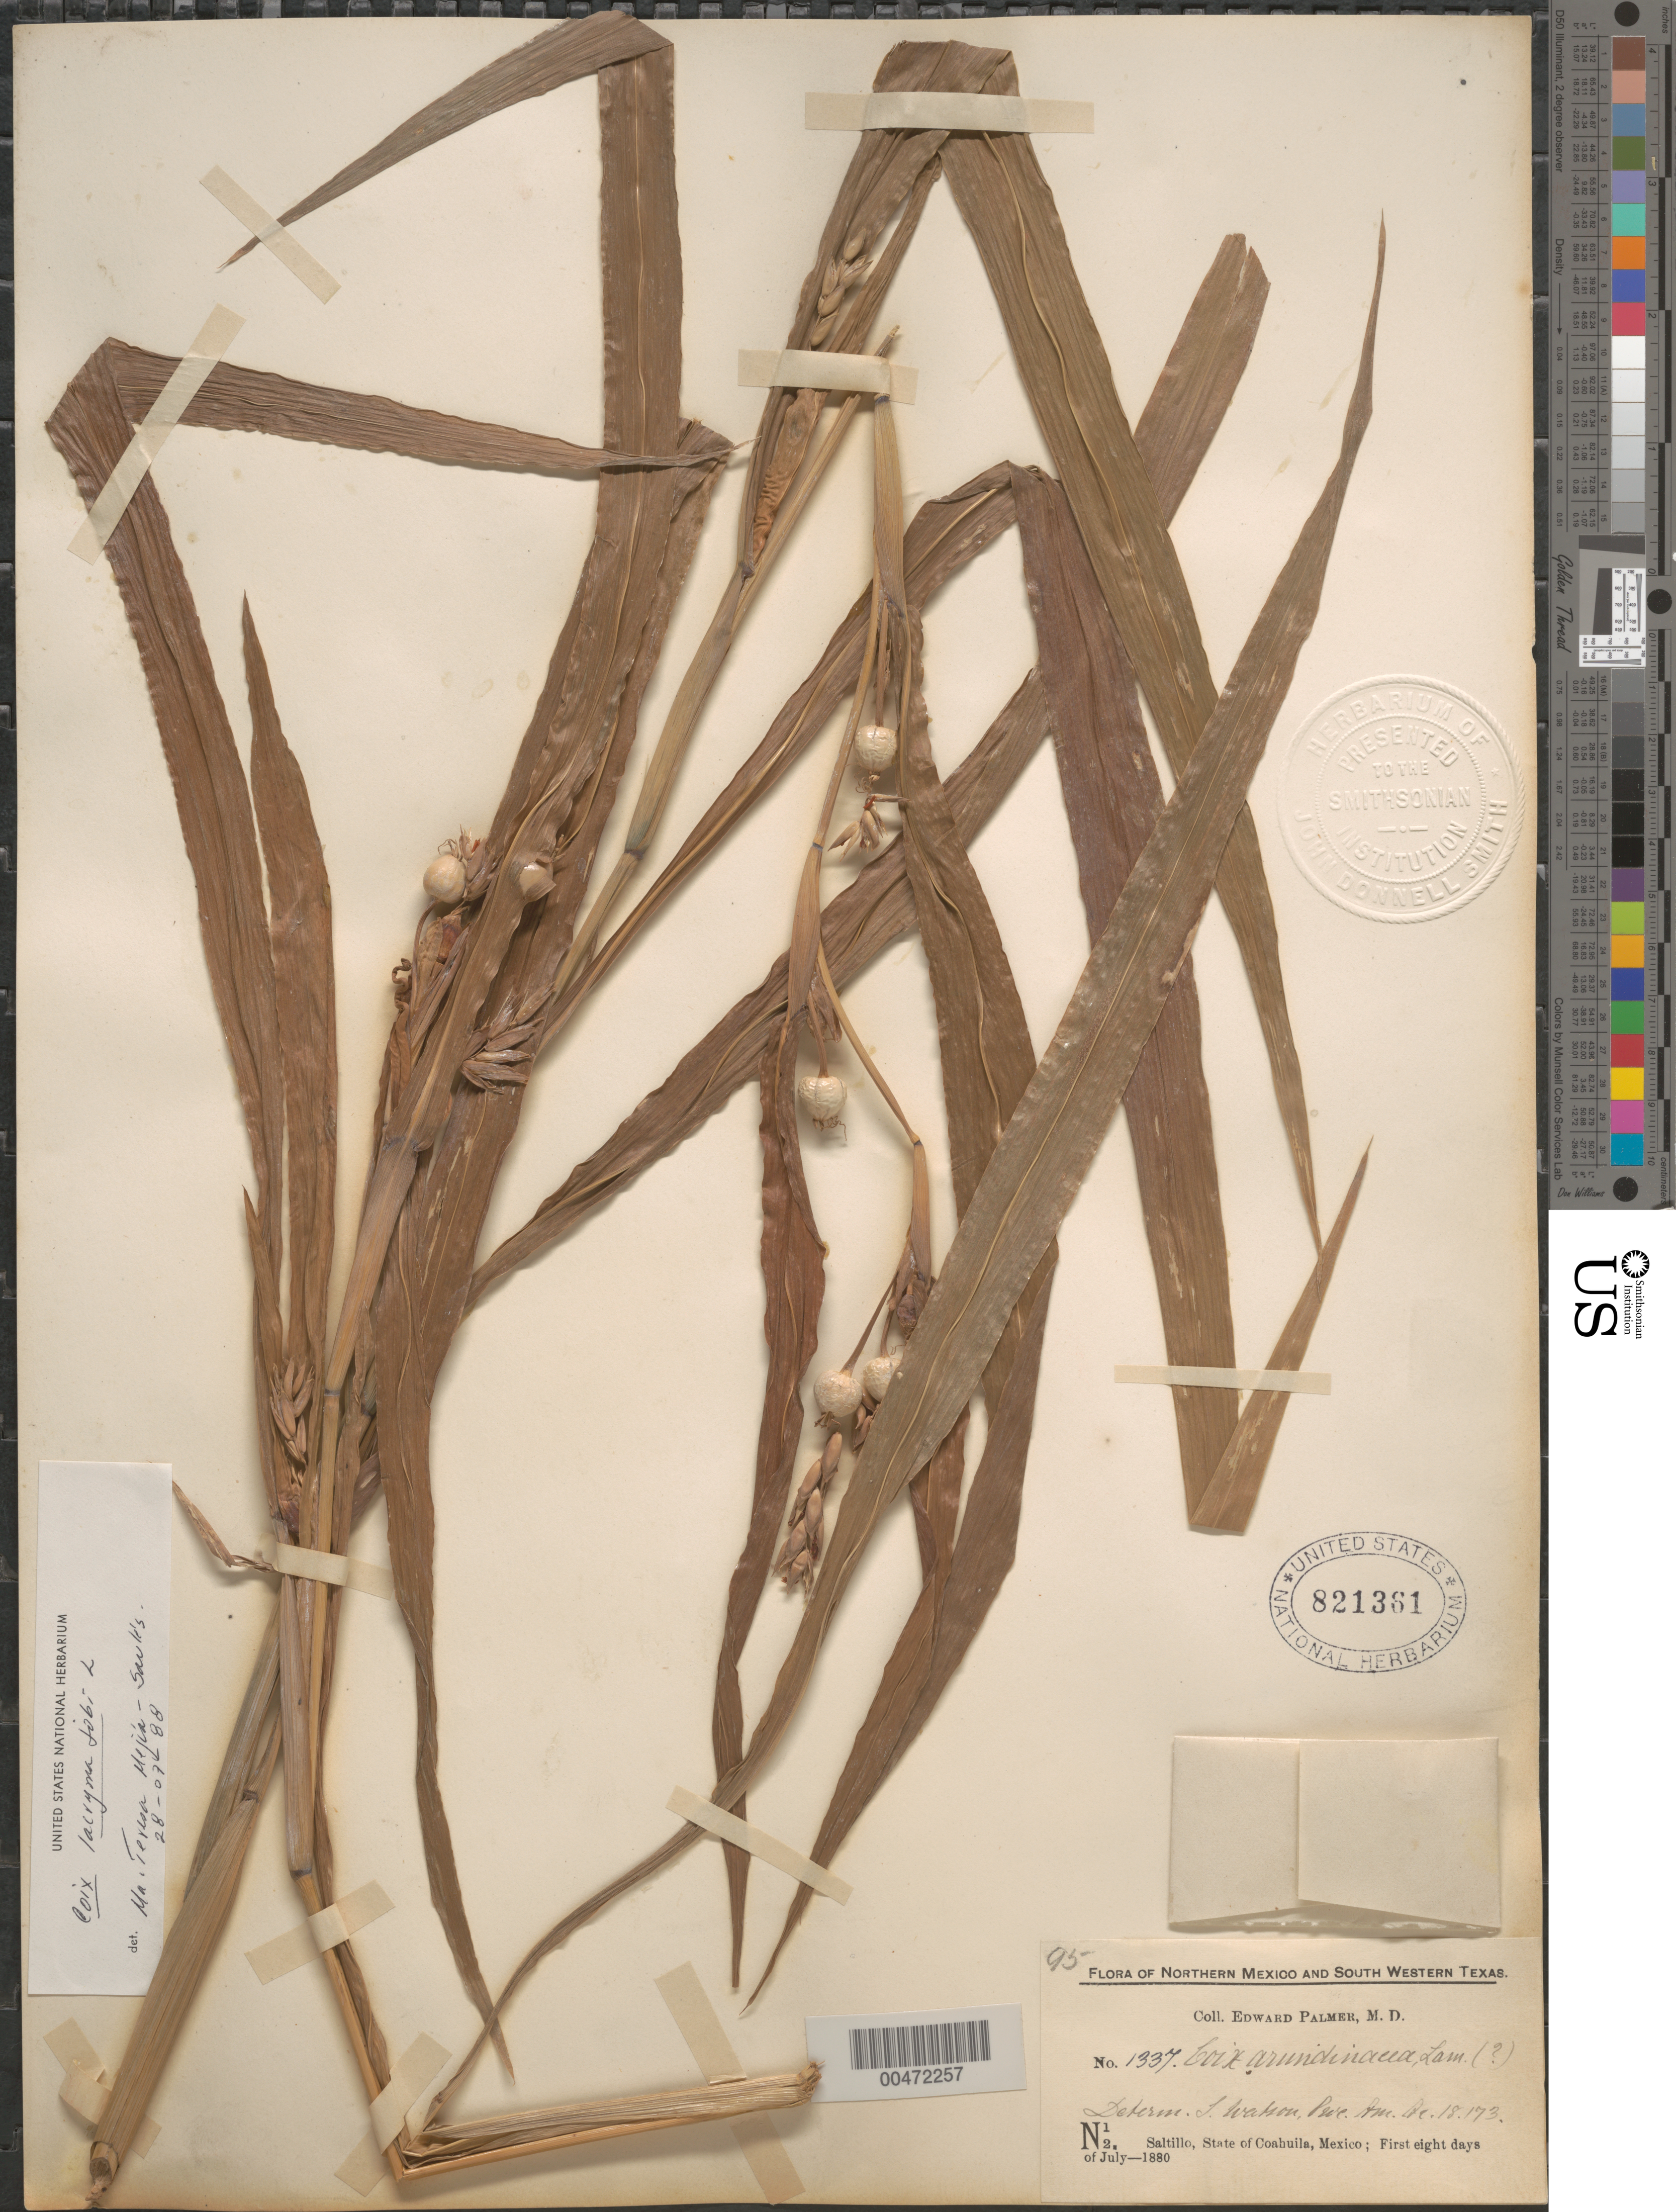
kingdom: Plantae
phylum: Tracheophyta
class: Liliopsida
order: Poales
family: Poaceae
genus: Coix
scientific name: Coix lacryma-jobi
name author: L.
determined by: Mejía-Sauls, M. T.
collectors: E. Palmer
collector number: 1337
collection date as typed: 1 Jul 1880 to 8 Jul 1880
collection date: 1880-07-01/1880-07-08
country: Mexico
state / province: Coahuila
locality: Saltillo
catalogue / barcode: US 821361